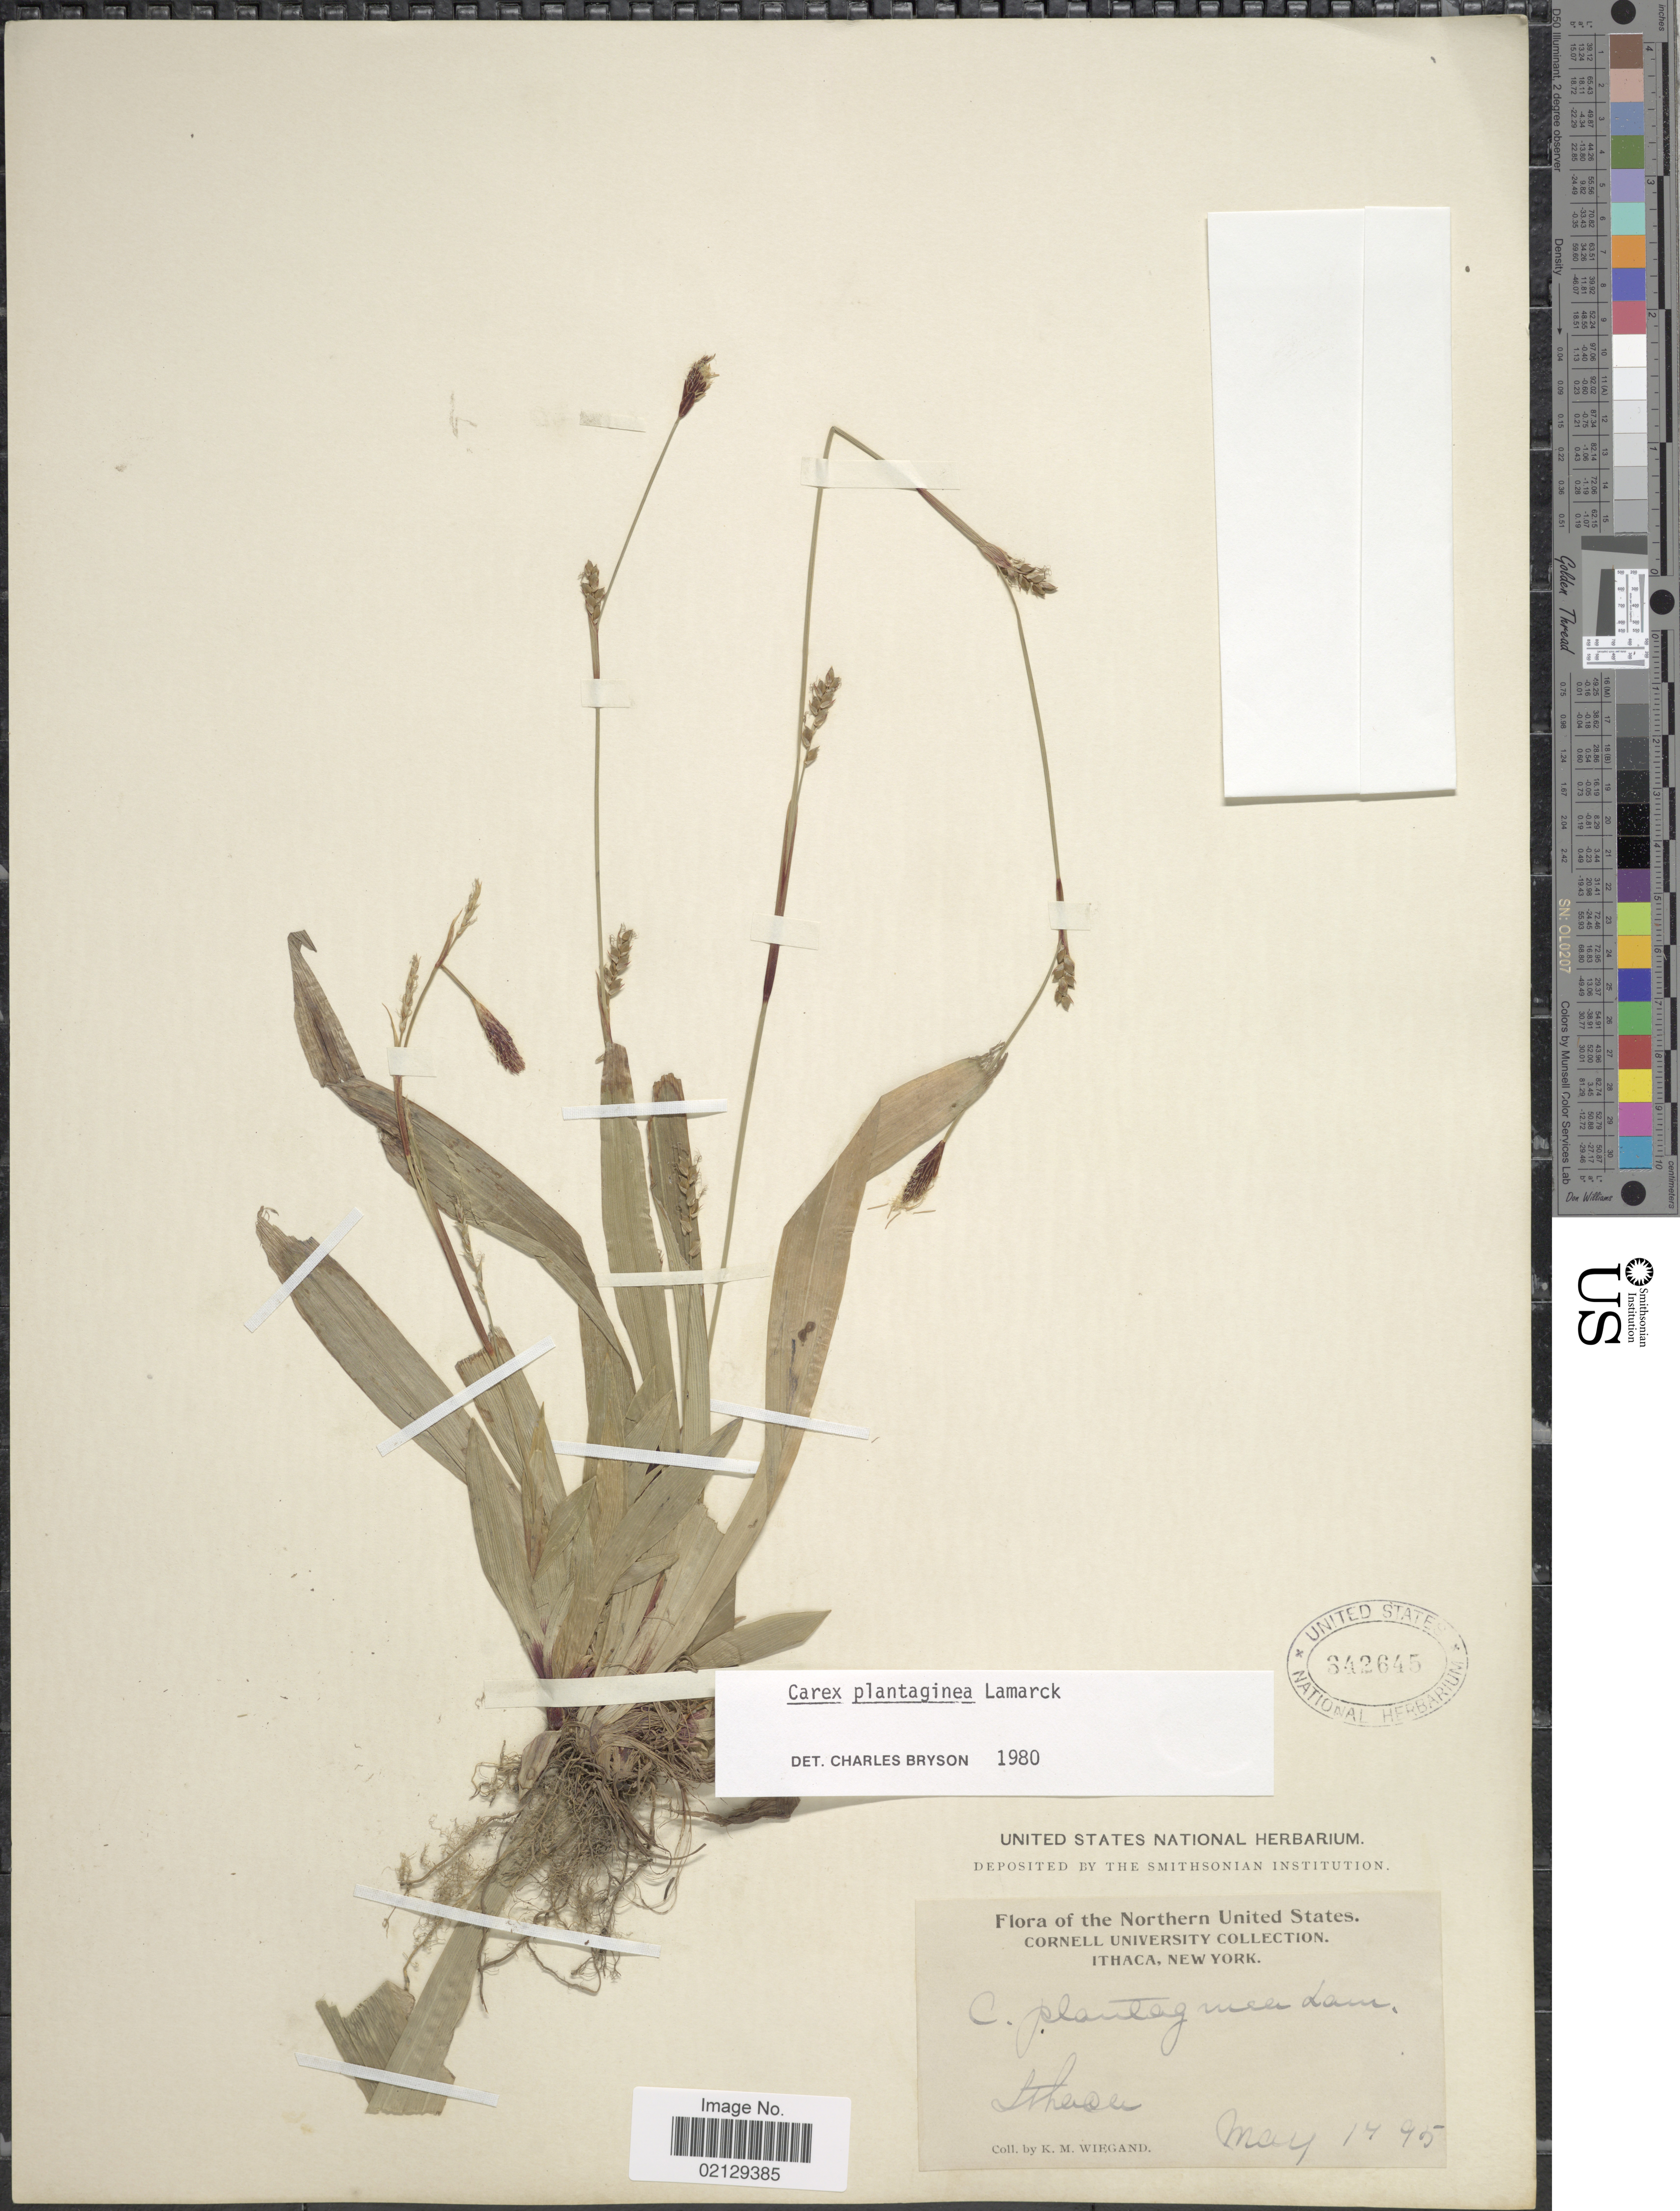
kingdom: Plantae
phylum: Tracheophyta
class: Liliopsida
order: Poales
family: Cyperaceae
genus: Carex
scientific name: Carex plantaginea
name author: Lam.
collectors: K. M. Wiegand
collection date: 1995-05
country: United States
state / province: New York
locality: Ithaca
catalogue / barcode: US 342645